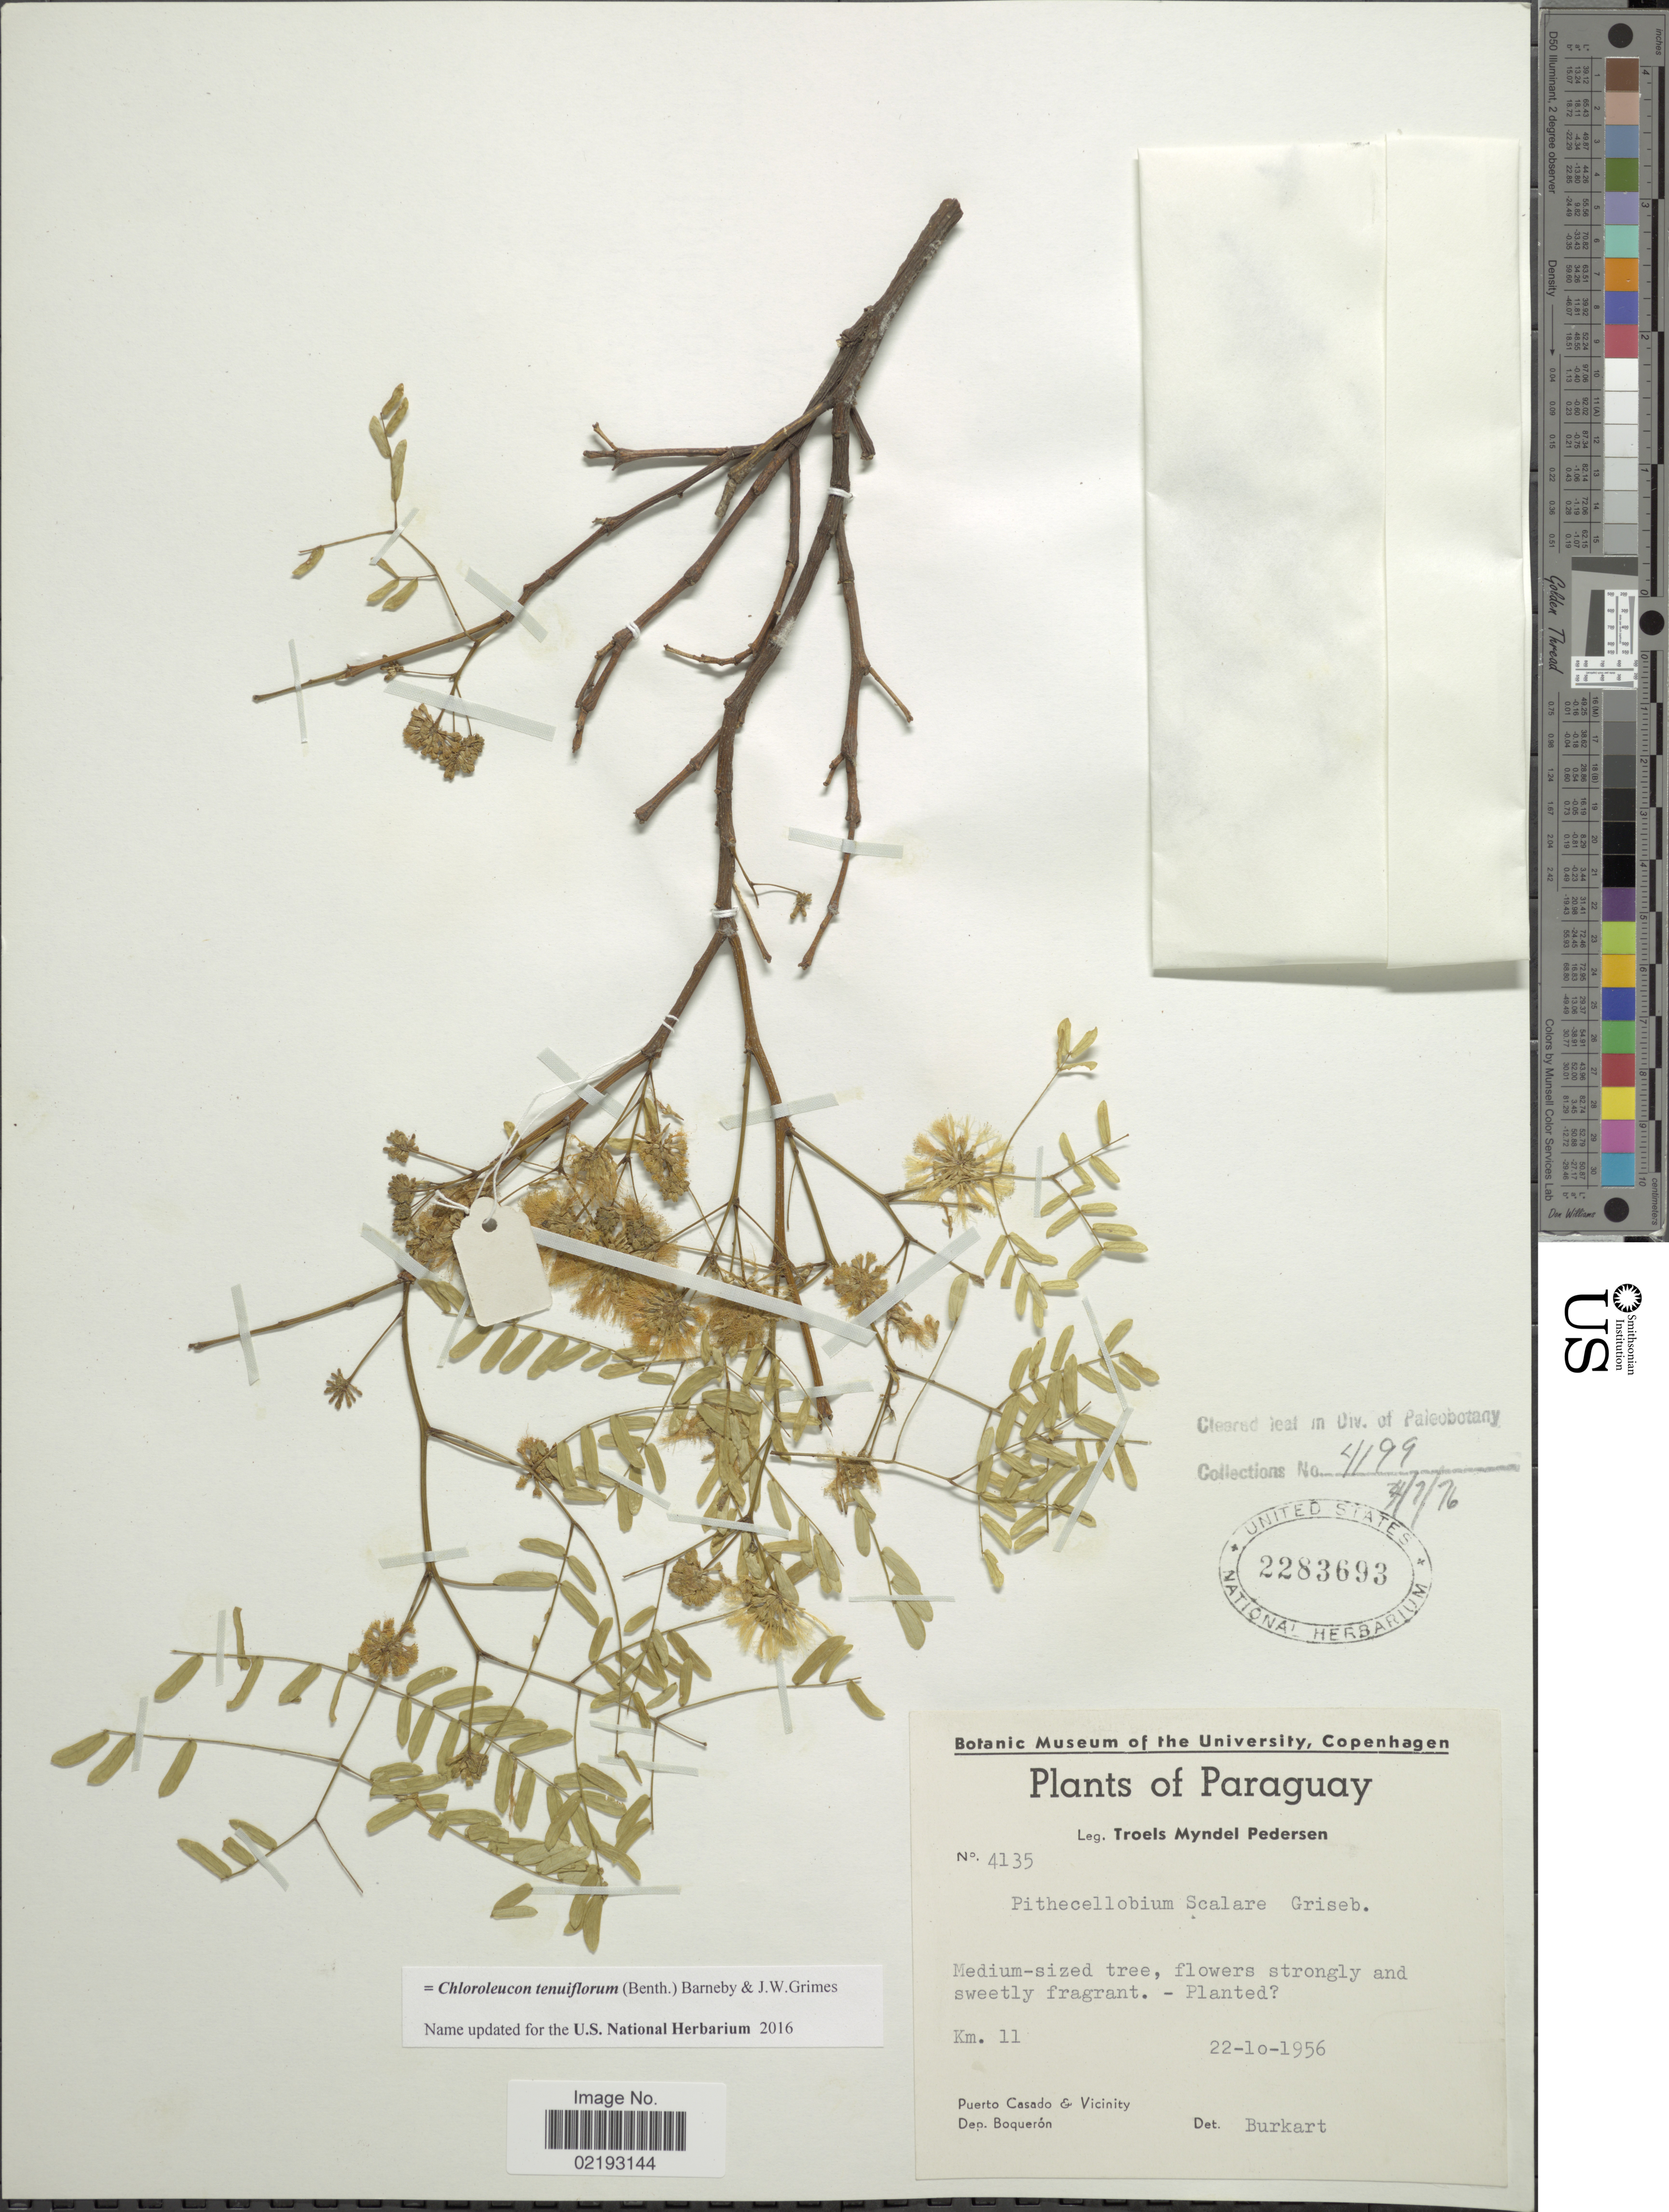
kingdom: Plantae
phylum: Tracheophyta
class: Magnoliopsida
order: Fabales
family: Fabaceae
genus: Chloroleucon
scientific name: Chloroleucon tenuiflorum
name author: (Benth.) Barneby & J.W. Grimes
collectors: T. Pederson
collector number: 4135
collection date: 1956-10-22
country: Paraguay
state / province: Boqueron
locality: Km 11, Puerto Casado & Vicinity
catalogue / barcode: US 2283693